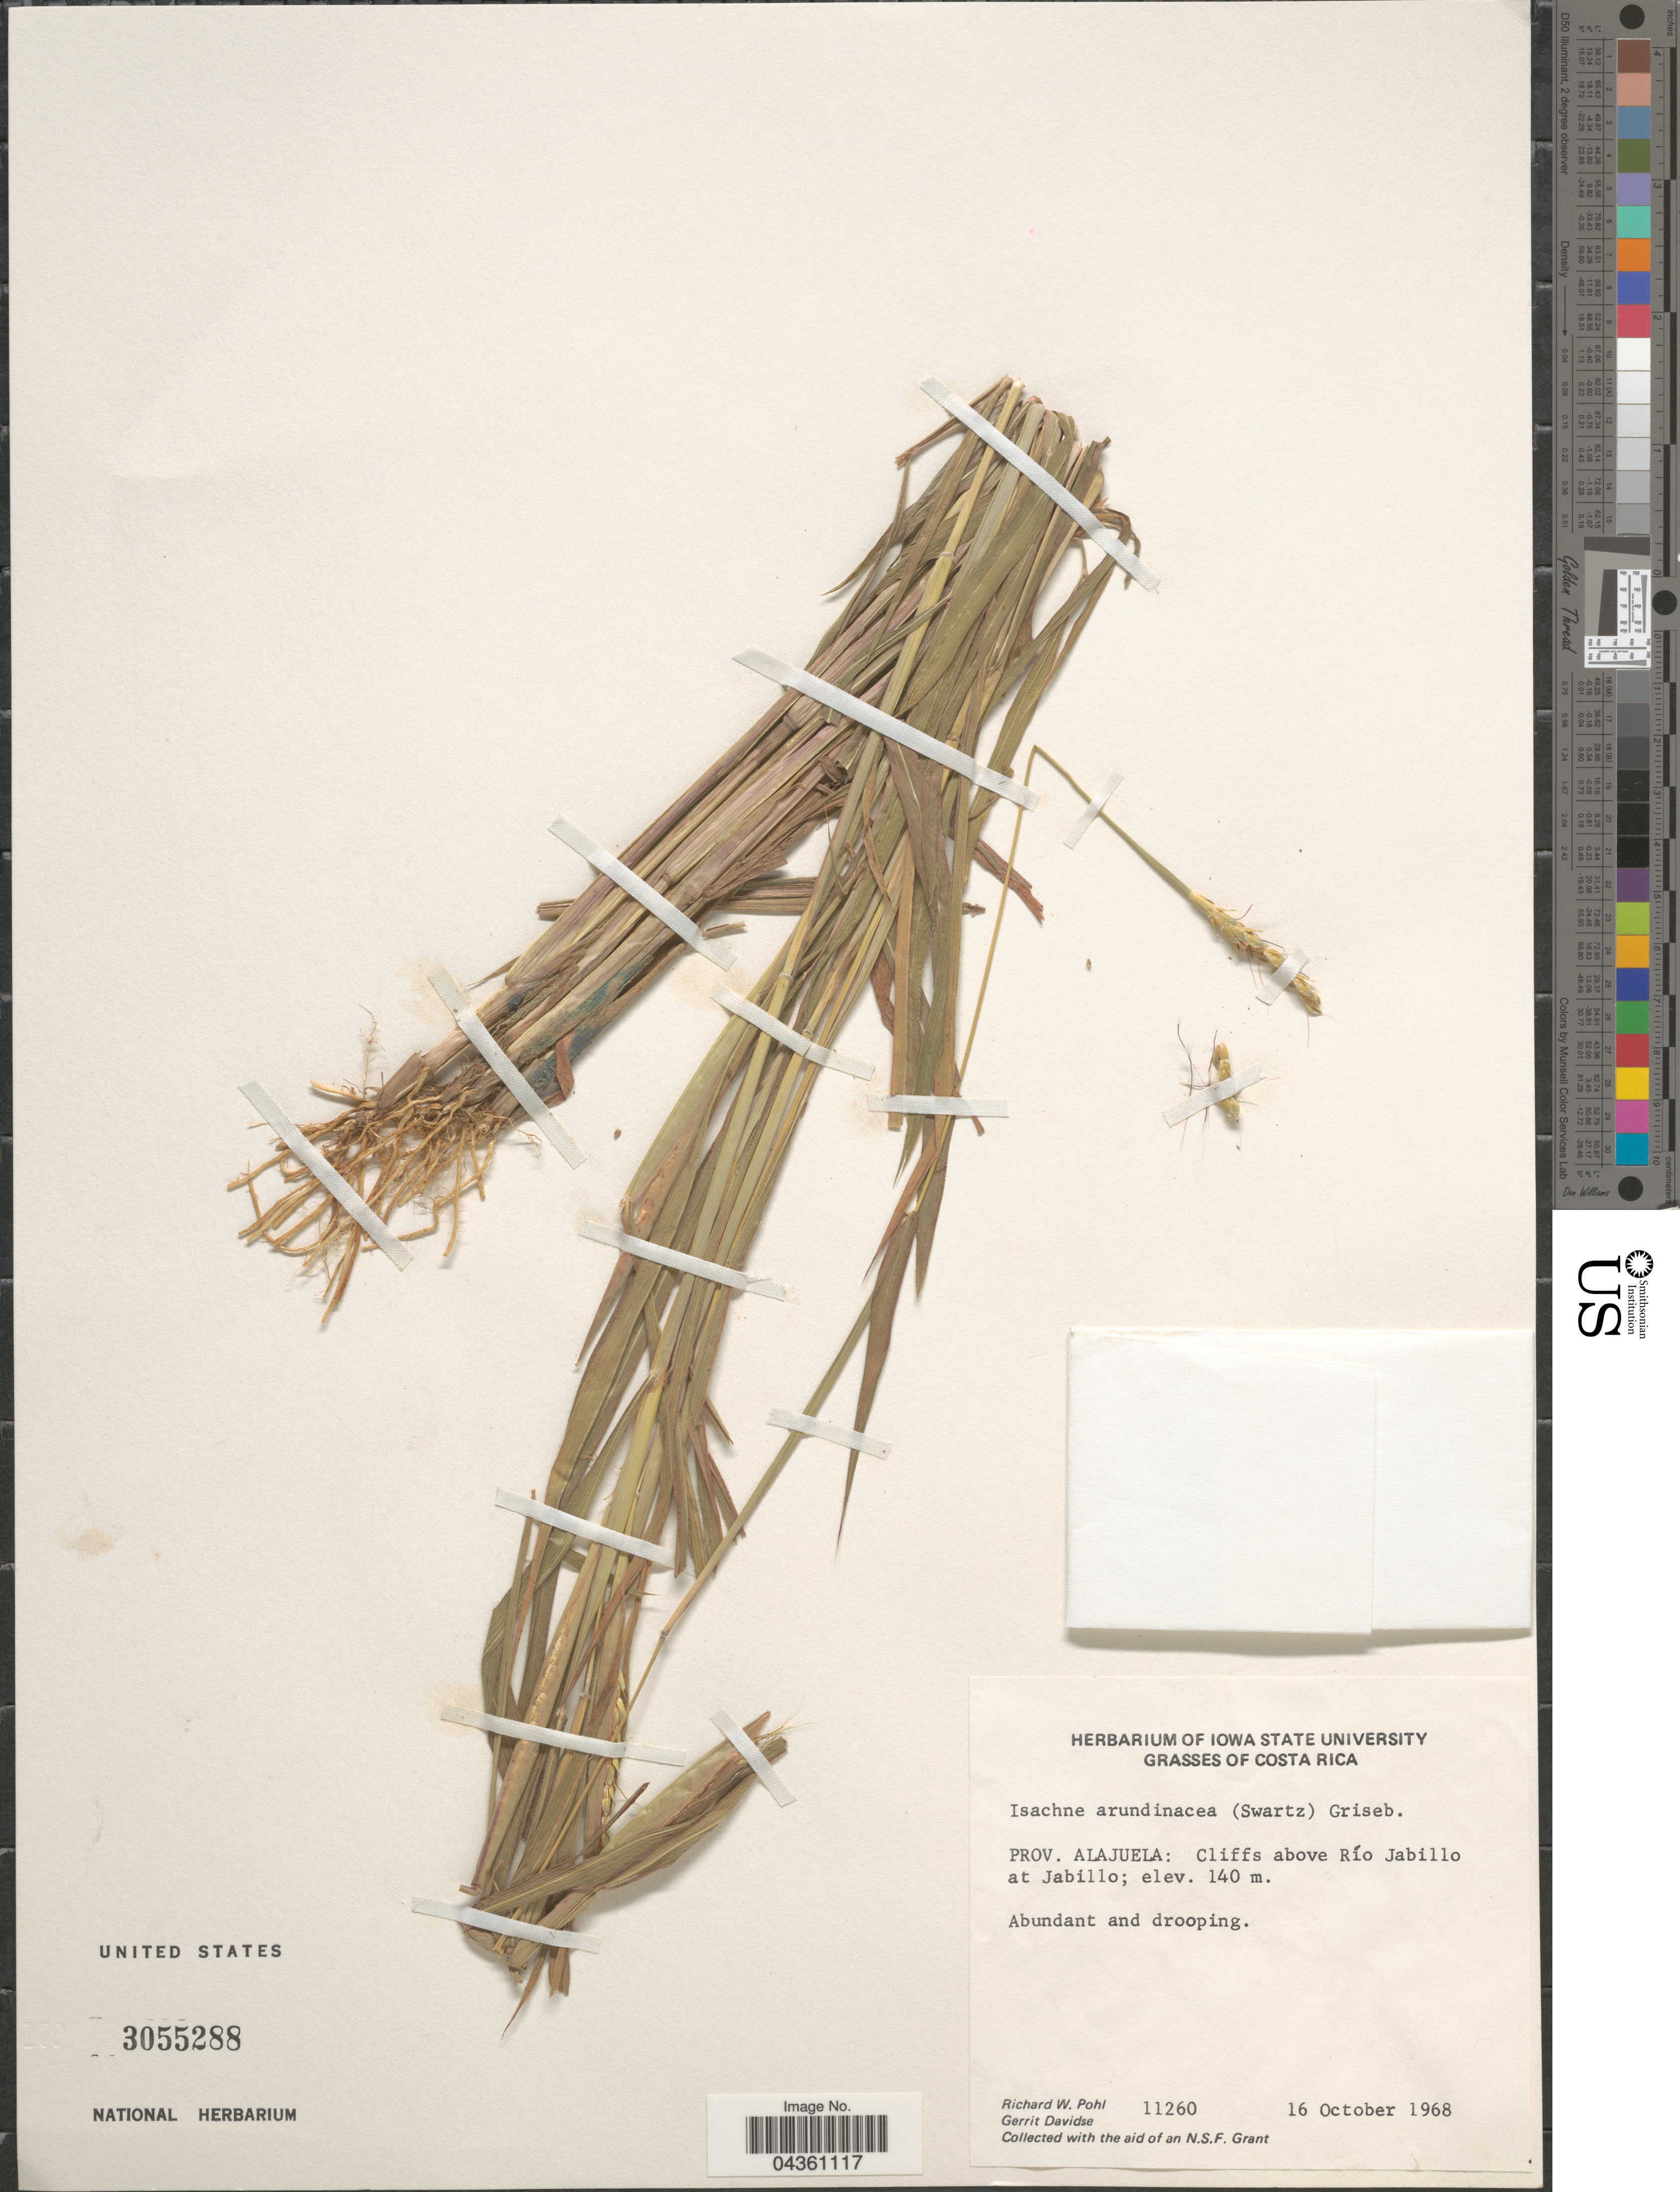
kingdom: Plantae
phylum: Tracheophyta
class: Liliopsida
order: Poales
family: Poaceae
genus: Isachne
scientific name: Isachne arundinacea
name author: (Sw.) Griseb.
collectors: R. W. Pohl & G. Davidse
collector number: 11260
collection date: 1968-10-16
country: Costa Rica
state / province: Alajuela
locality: Cliffs above Río Jabillo at Jabillo.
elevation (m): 140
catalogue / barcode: US 3055288